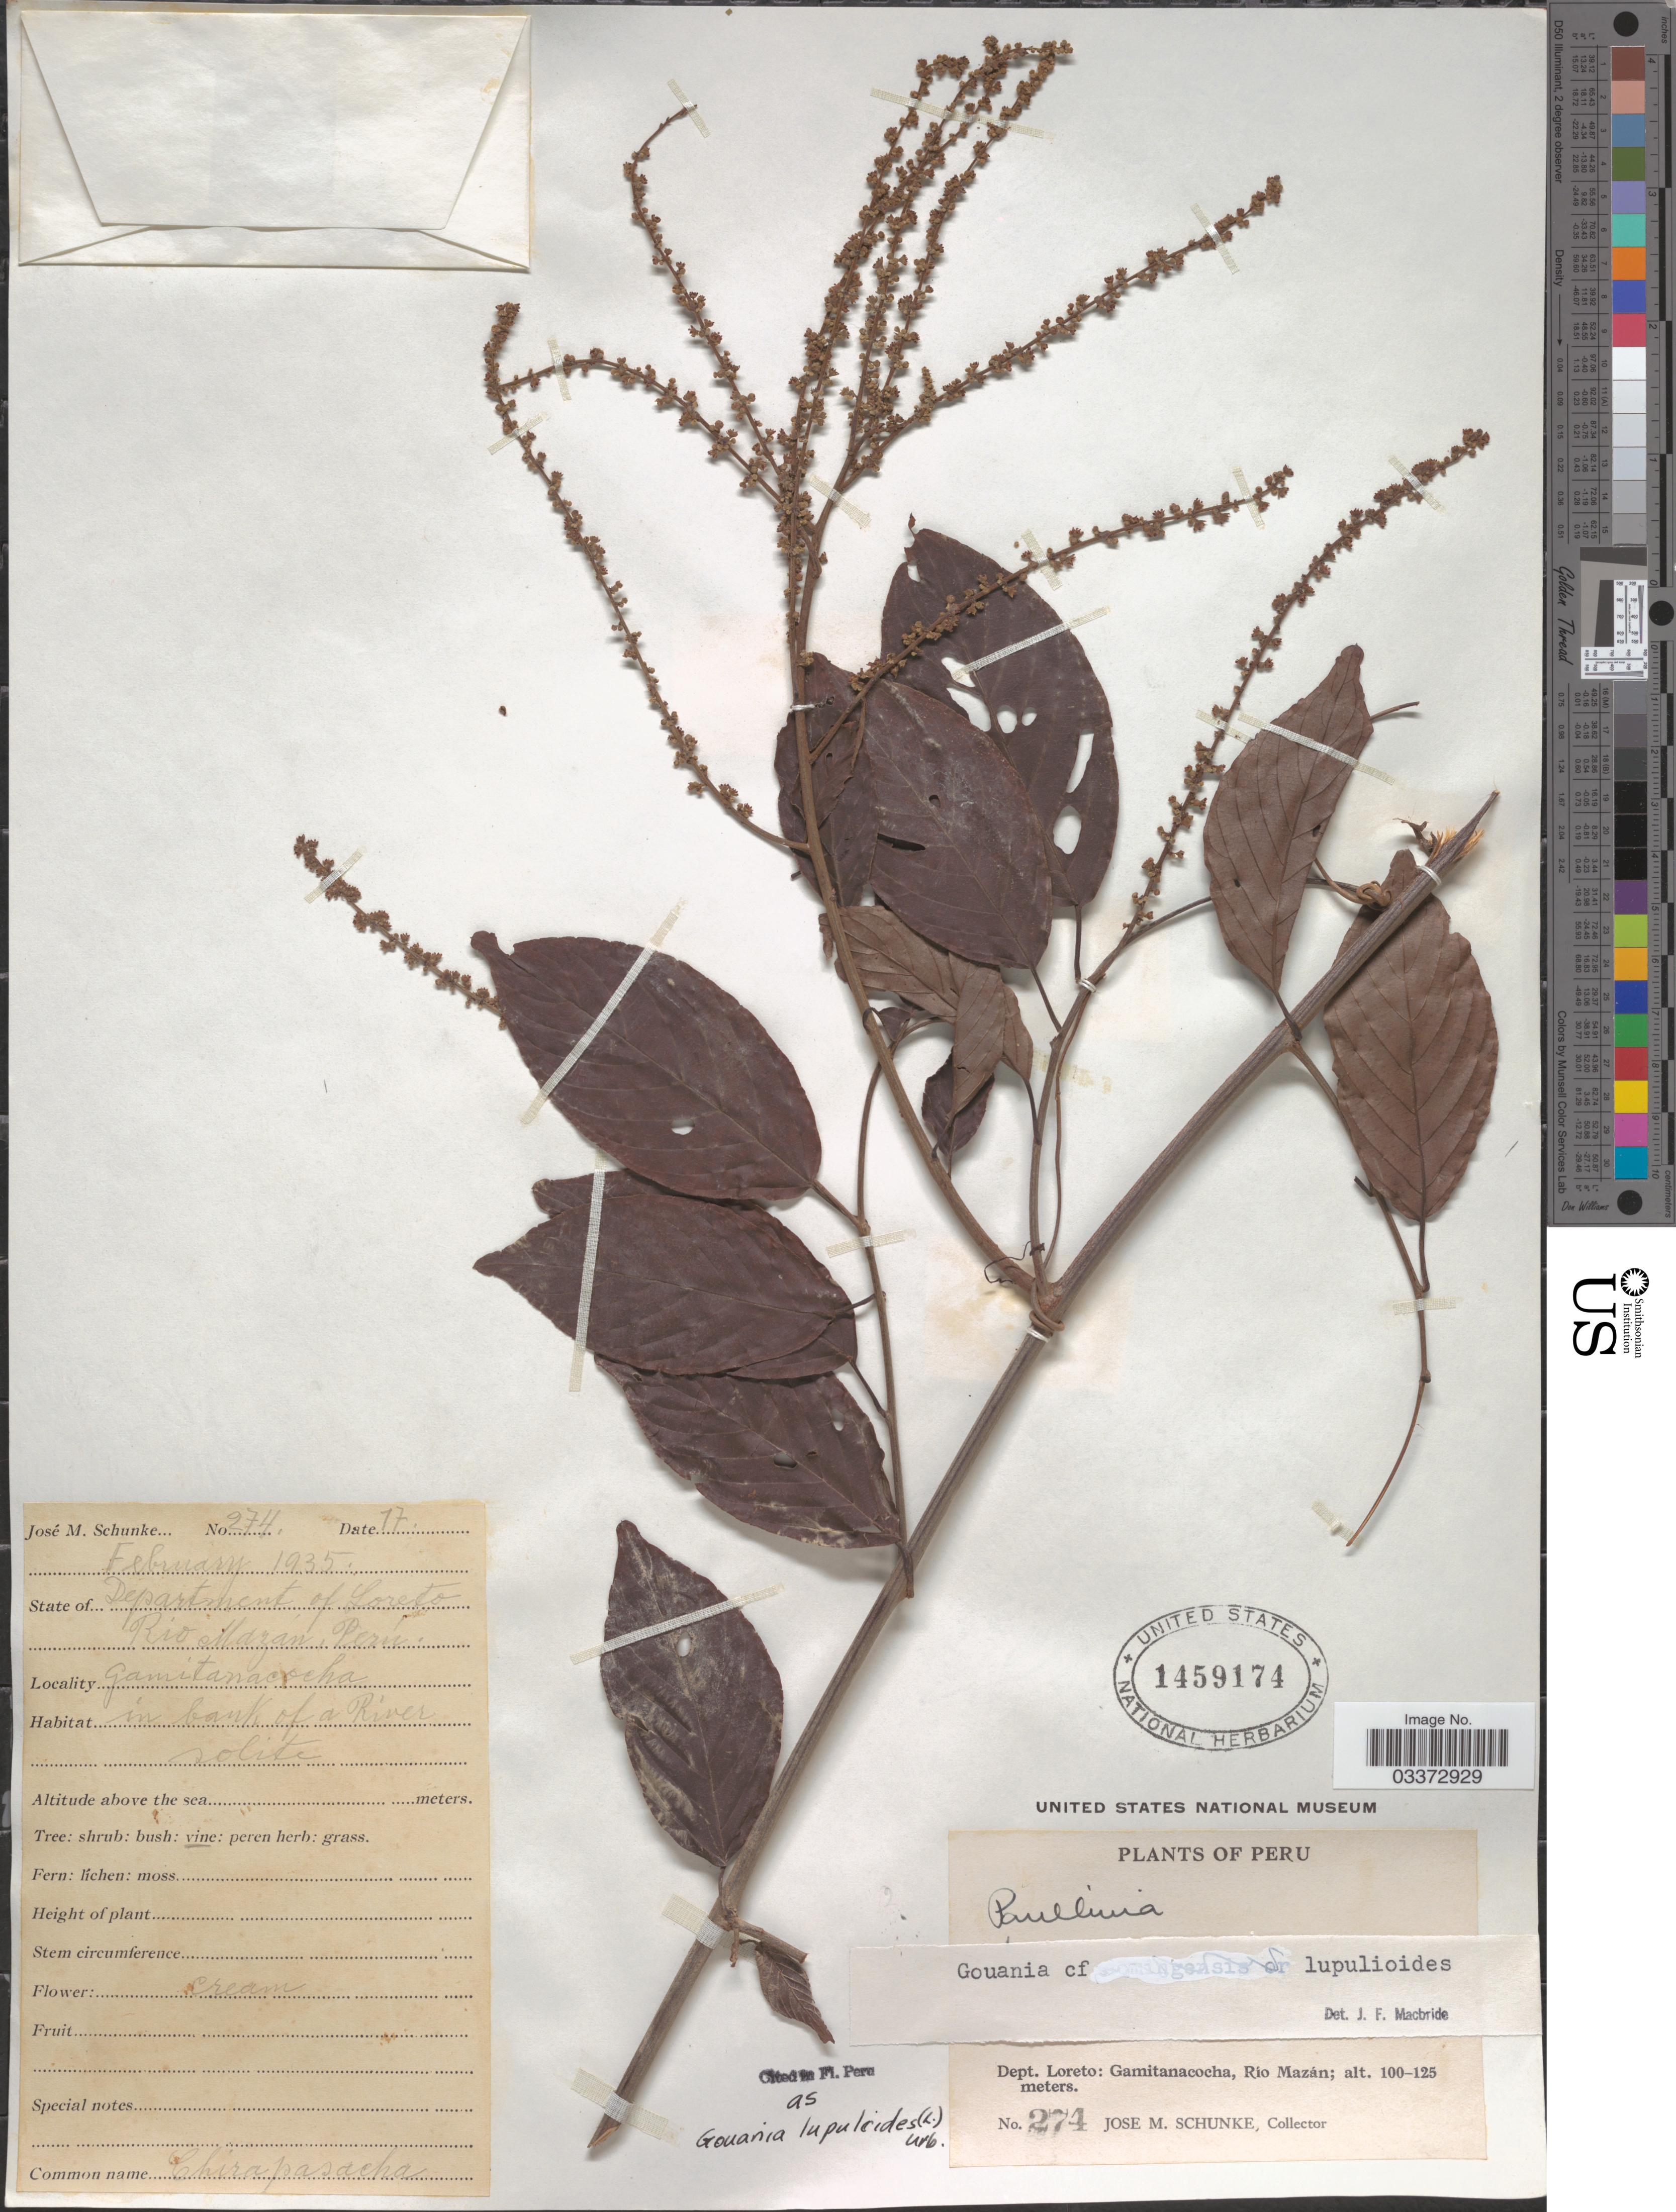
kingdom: Plantae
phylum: Tracheophyta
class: Magnoliopsida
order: Rosales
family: Rhamnaceae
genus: Gouania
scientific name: Gouania riparia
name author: Reissek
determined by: Figueira, Mauricio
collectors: J. M. Schunke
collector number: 274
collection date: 1935-02-17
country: Peru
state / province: Loreto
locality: Department of Loreto: Gamitanacocha, Río Mazán. In bank of a River solite.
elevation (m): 100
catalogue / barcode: US 1459174